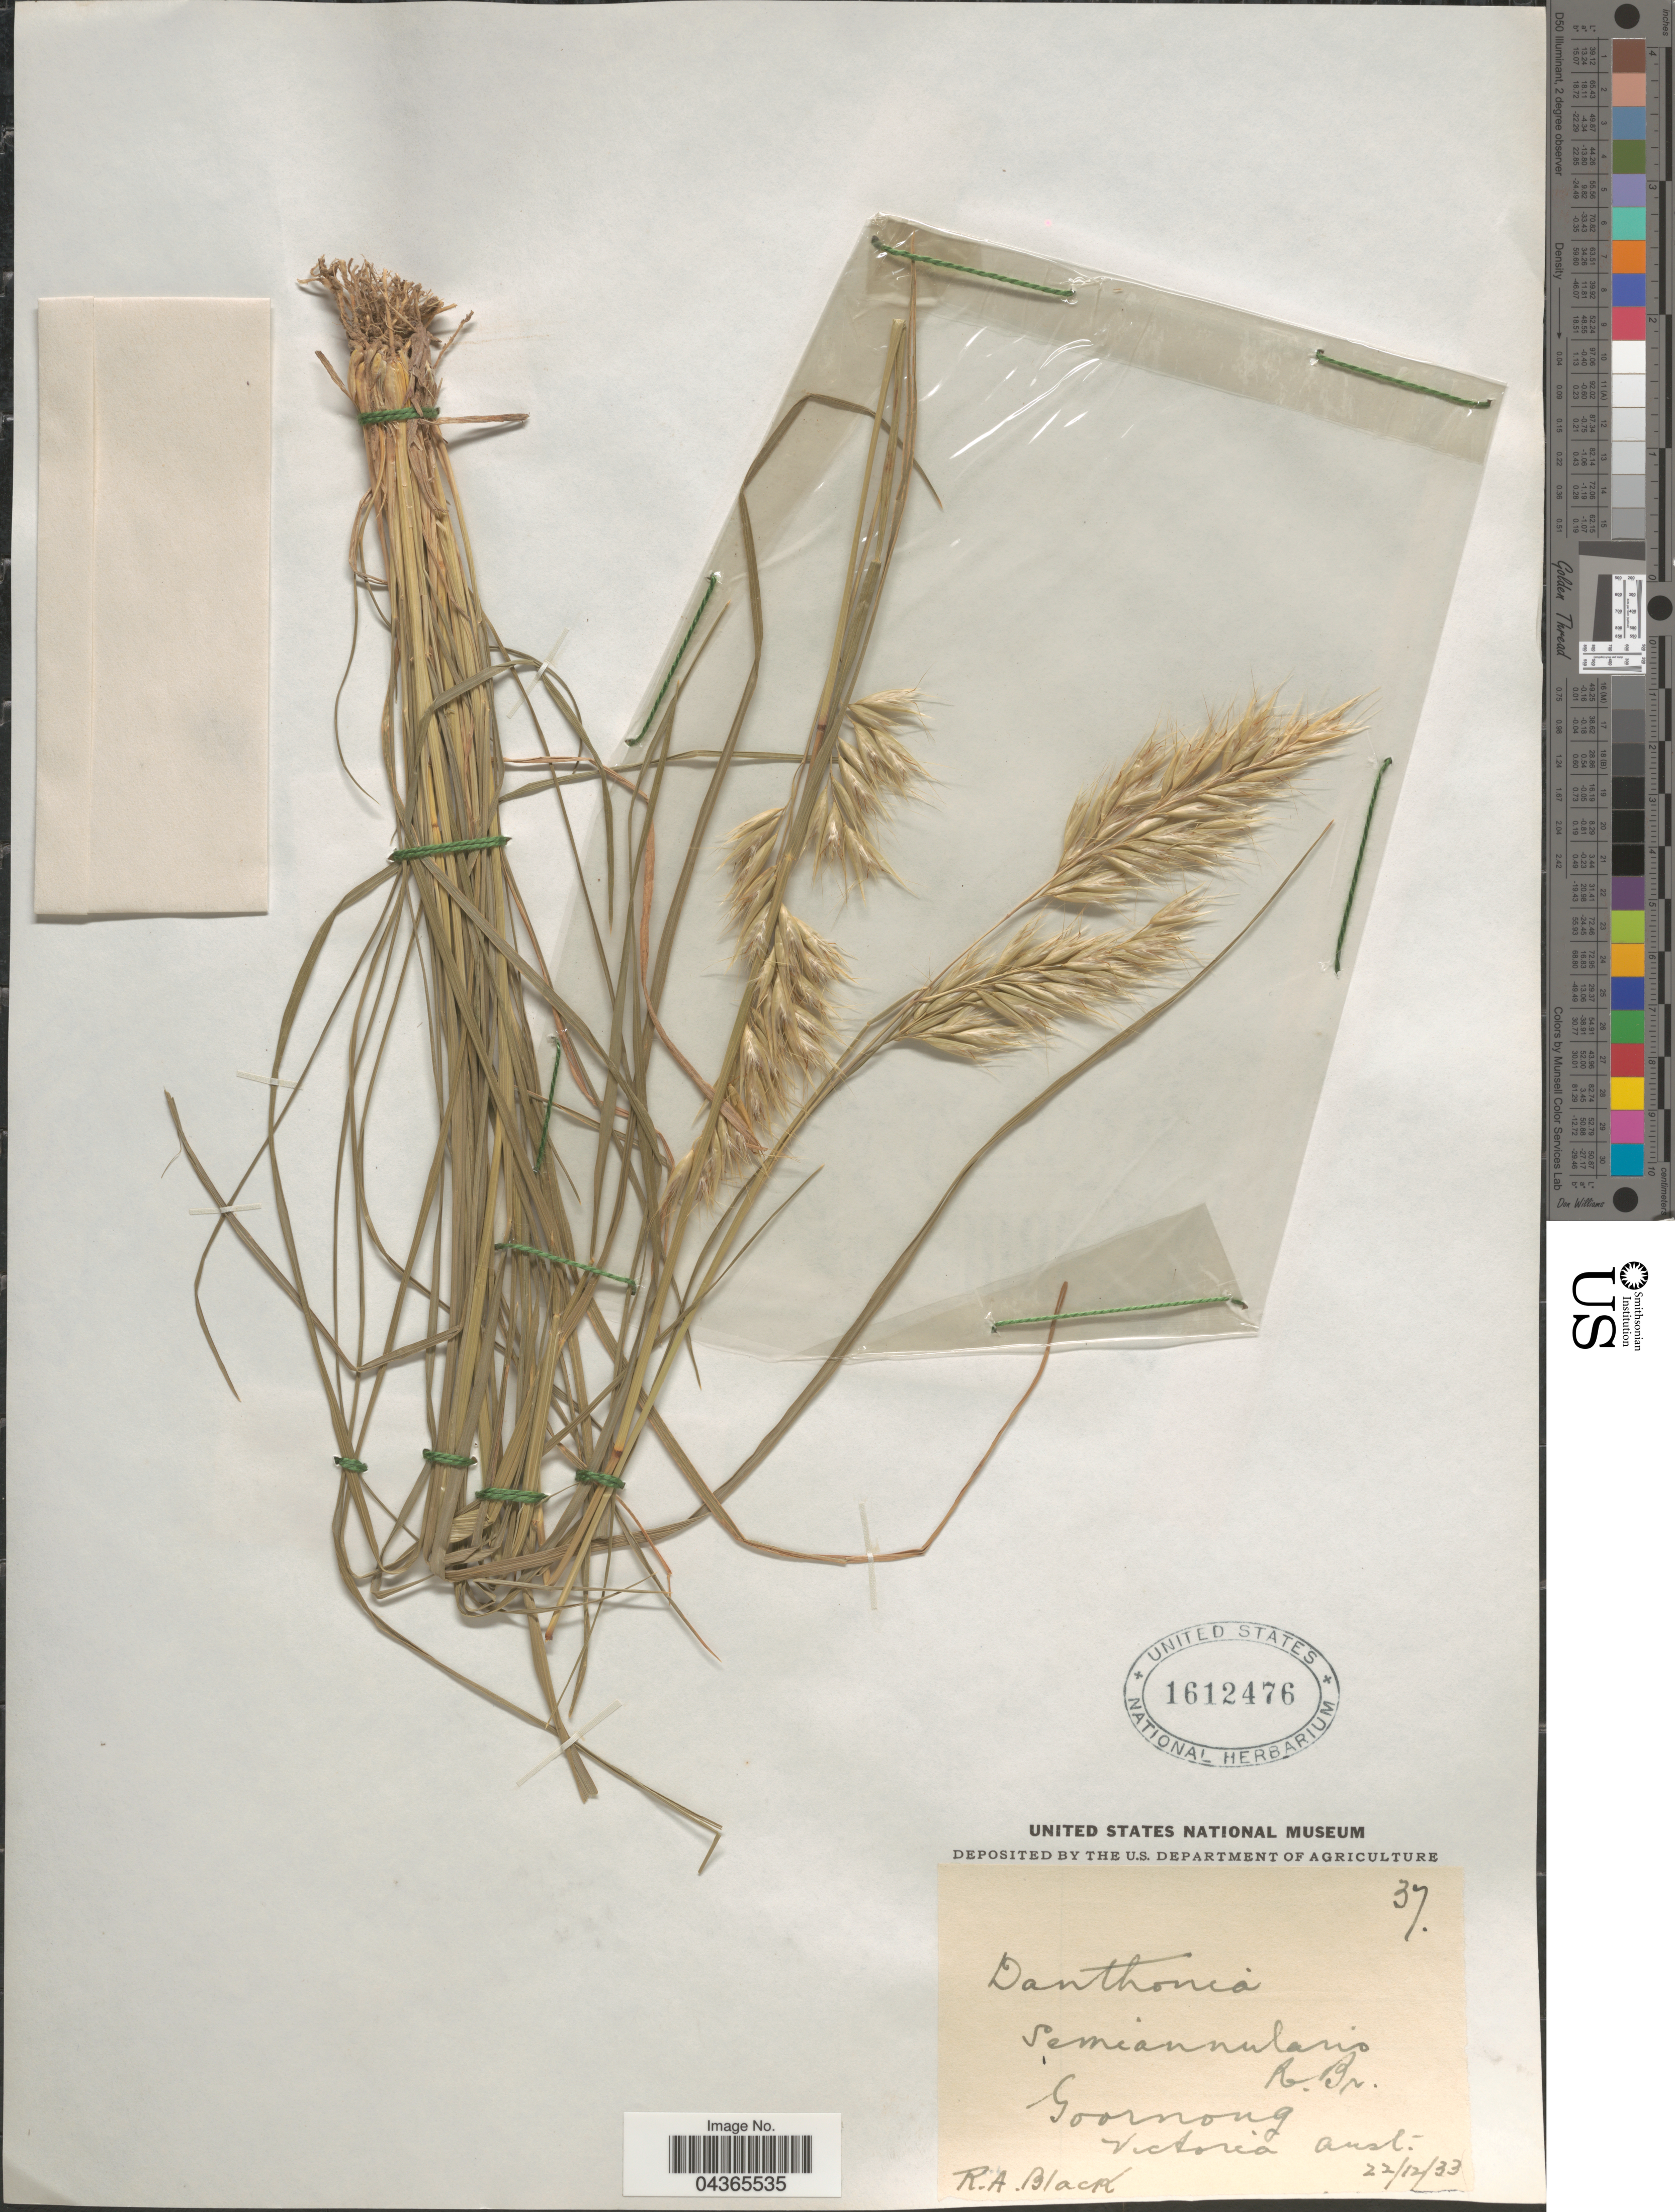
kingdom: Plantae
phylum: Tracheophyta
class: Liliopsida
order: Poales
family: Poaceae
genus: Rytidosperma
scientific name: Rytidosperma semiannulare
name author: (Labill.) Connor & Edgar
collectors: R. A. Black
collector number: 37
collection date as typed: Transcribed d/m/y: 22/12/33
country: Australia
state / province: Victoria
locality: Goornong Victoria.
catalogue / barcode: US 1612476